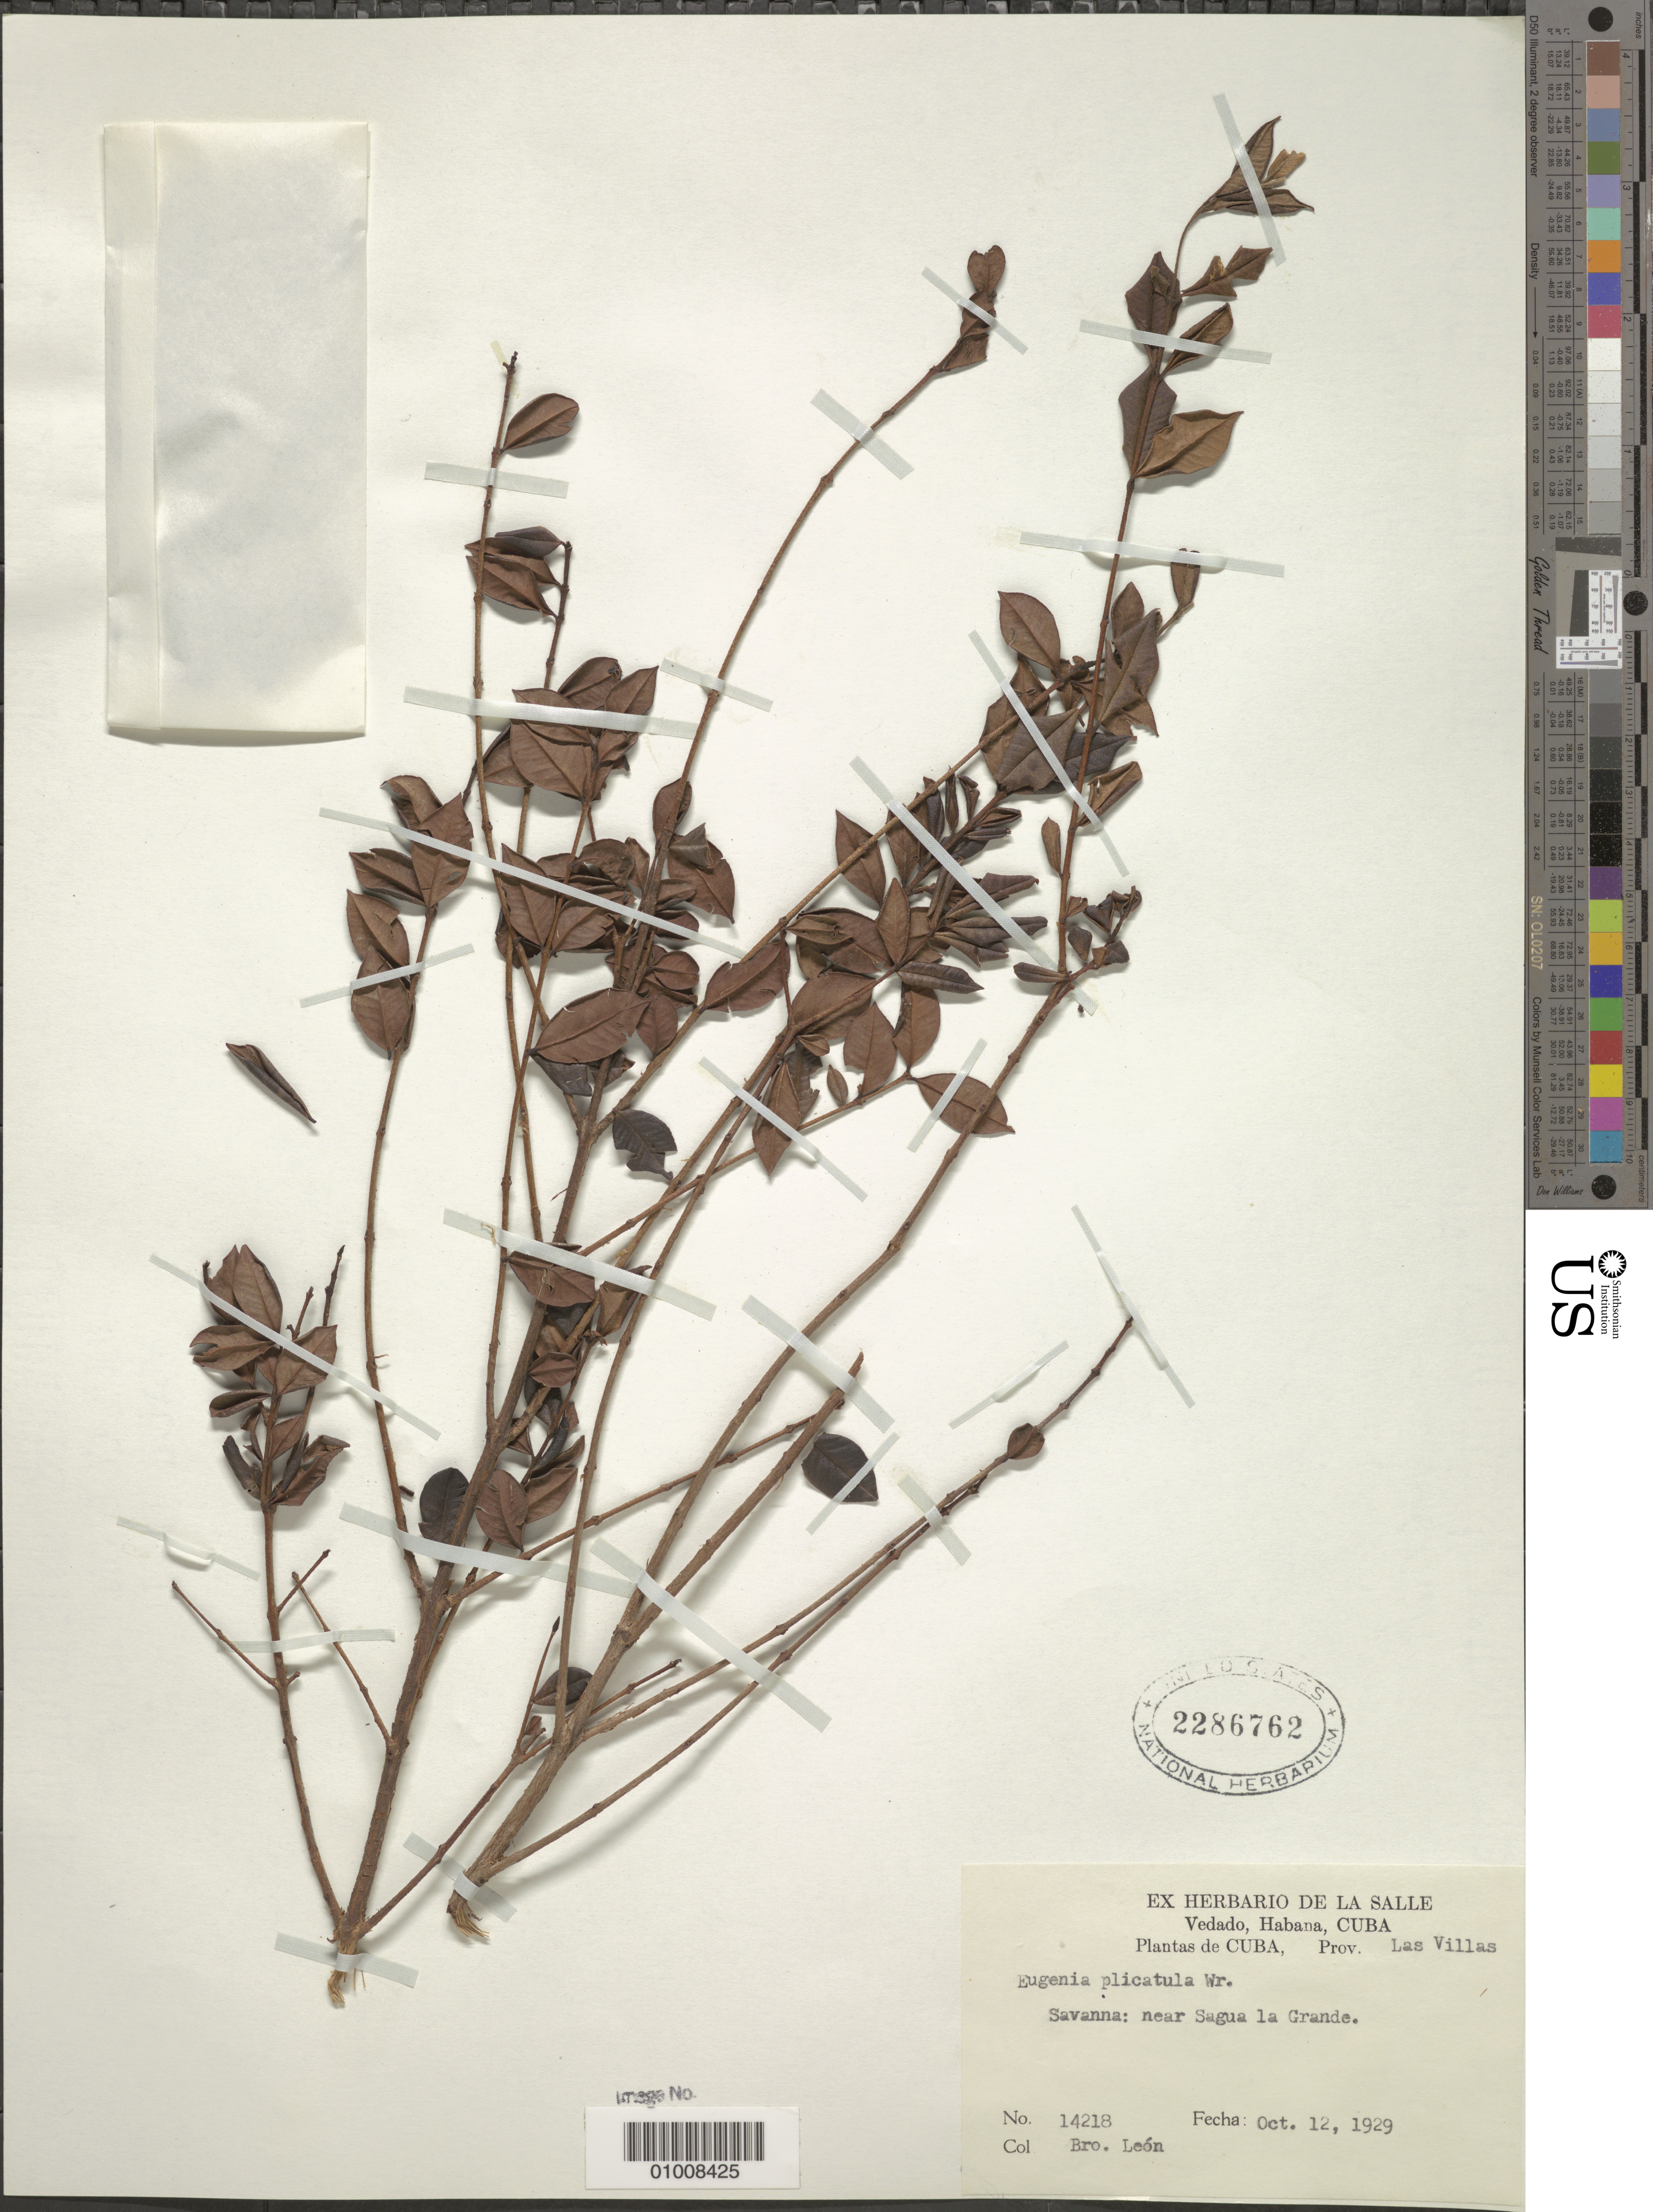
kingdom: Plantae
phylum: Tracheophyta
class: Magnoliopsida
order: Myrtales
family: Myrtaceae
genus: Eugenia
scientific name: Eugenia plicatula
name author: C. Wright in Sauvalle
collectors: Bro. León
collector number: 14218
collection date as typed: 12 Oct 1929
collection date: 1929-10-12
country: Cuba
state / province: Las Villas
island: Cuba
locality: Savanna: near Sagua la Grande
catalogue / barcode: US 2286762